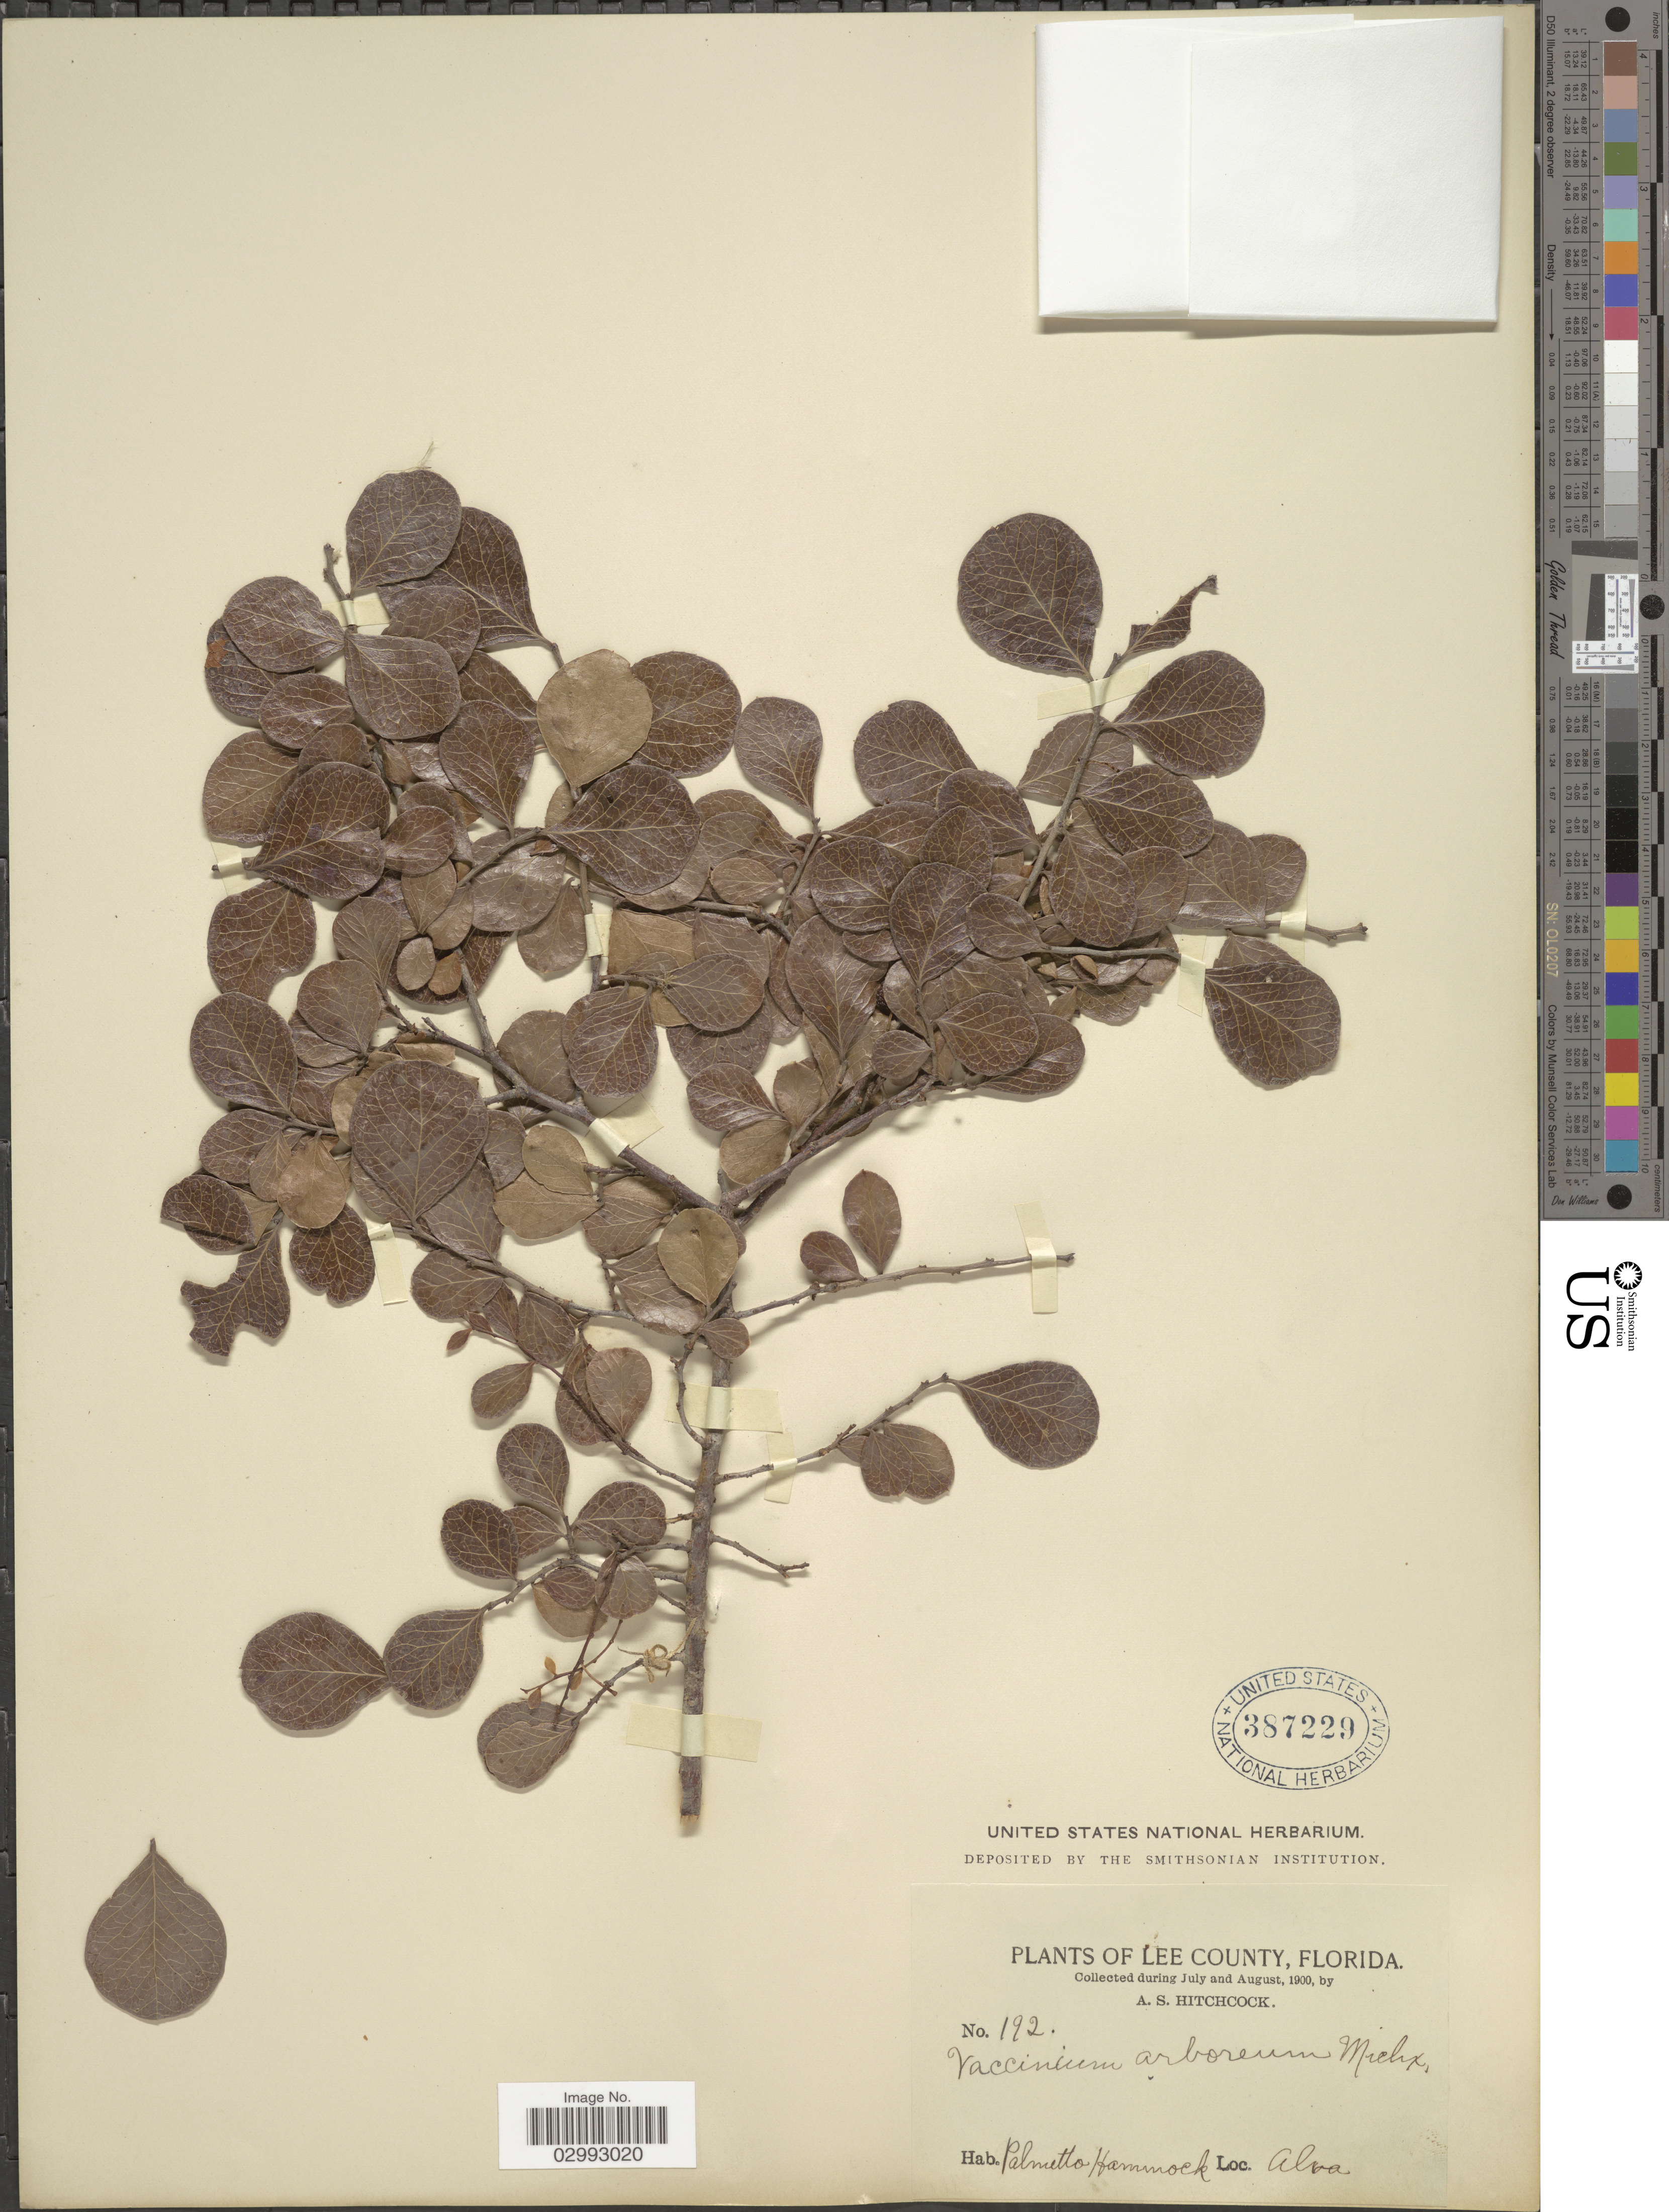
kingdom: Plantae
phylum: Tracheophyta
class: Magnoliopsida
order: Ericales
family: Ericaceae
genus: Batodendron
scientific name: Batodendron arboreum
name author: Nutt.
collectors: A. S. Hitchcock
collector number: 192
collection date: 1900-07/1900-08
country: United States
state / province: Florida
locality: Lee County. Palmetto Hammock. Alva.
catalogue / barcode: US 387229